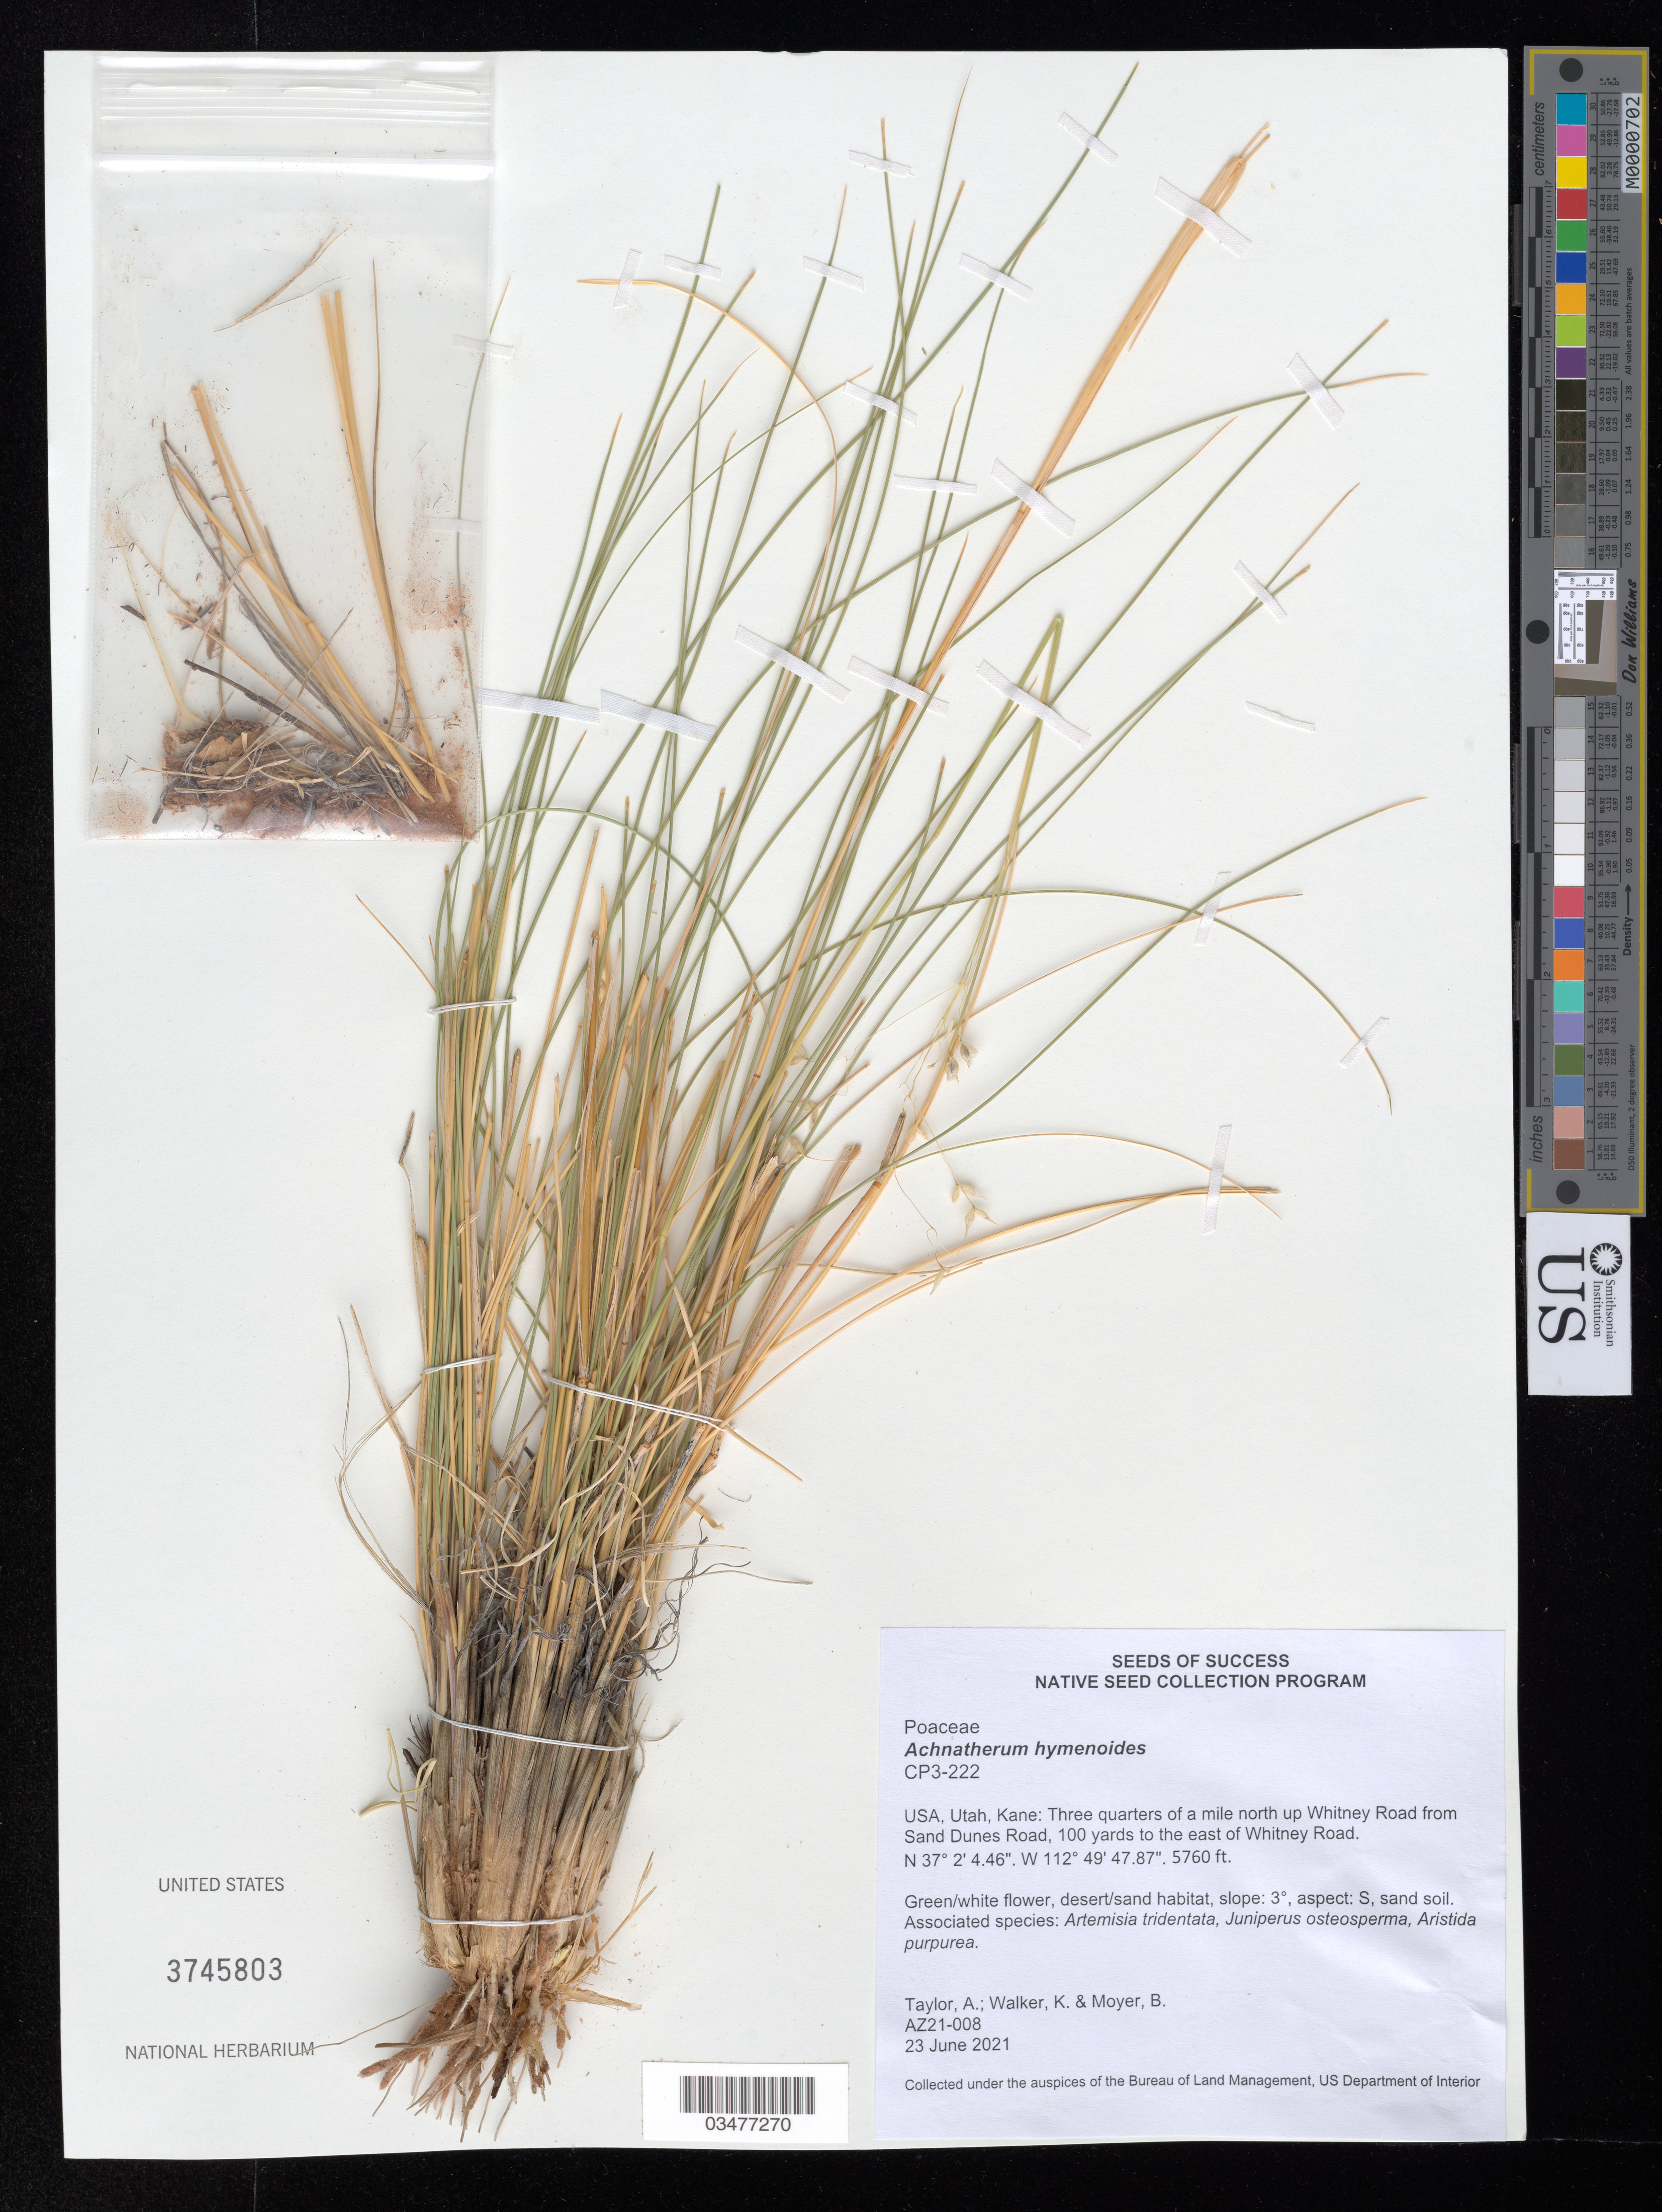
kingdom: Plantae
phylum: Tracheophyta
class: Liliopsida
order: Poales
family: Poaceae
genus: Achnatherum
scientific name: Achnatherum hymenoides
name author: (Roem. & Schult.) Barkworth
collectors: A. Taylor, K. Walker & B. Moyer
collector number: AZ21-008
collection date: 2021-06-23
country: United States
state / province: Utah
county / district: Kane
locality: Three quarters of a mile north up Whitney Road from Sand Dunes Rd, 100 yards to the E of Whitney Road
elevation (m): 1756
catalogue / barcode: US 3745803